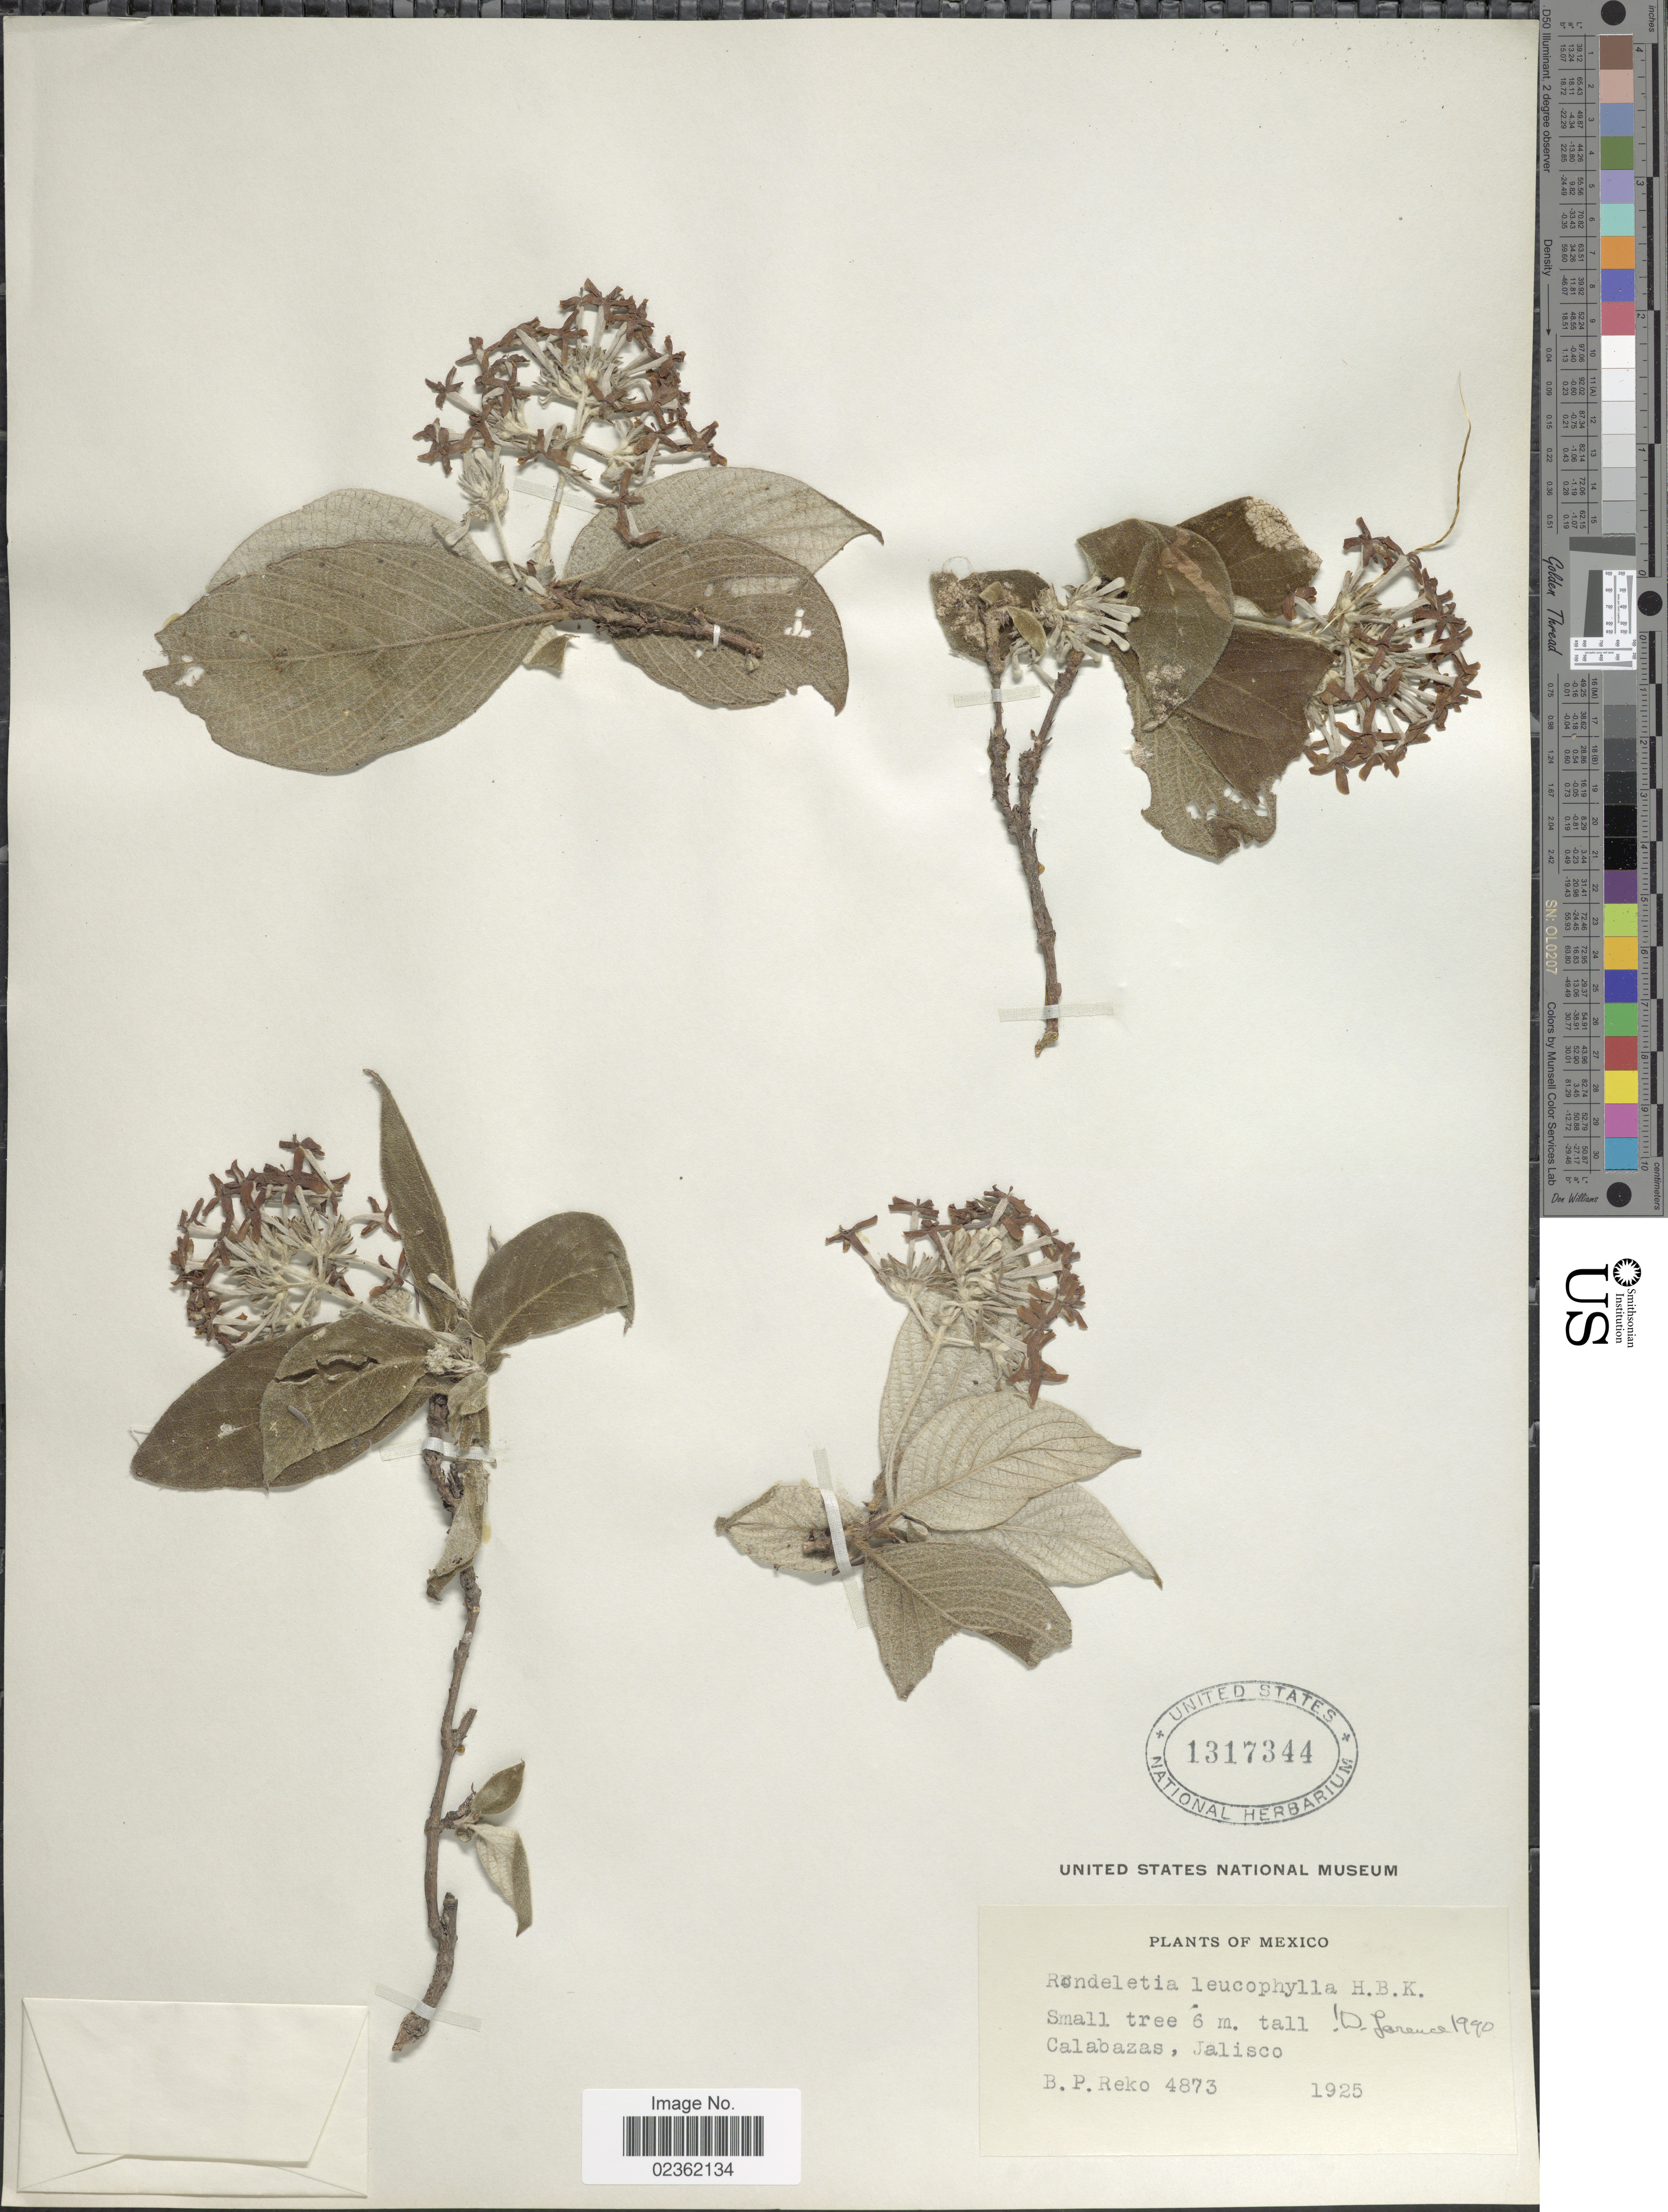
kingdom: Plantae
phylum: Tracheophyta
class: Magnoliopsida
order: Gentianales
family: Rubiaceae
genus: Rondeletia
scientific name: Rondeletia leucophylla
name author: Kunth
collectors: B. P. Reko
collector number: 4873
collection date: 1925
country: Mexico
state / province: Jalisco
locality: Calabazas.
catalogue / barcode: US 1317344